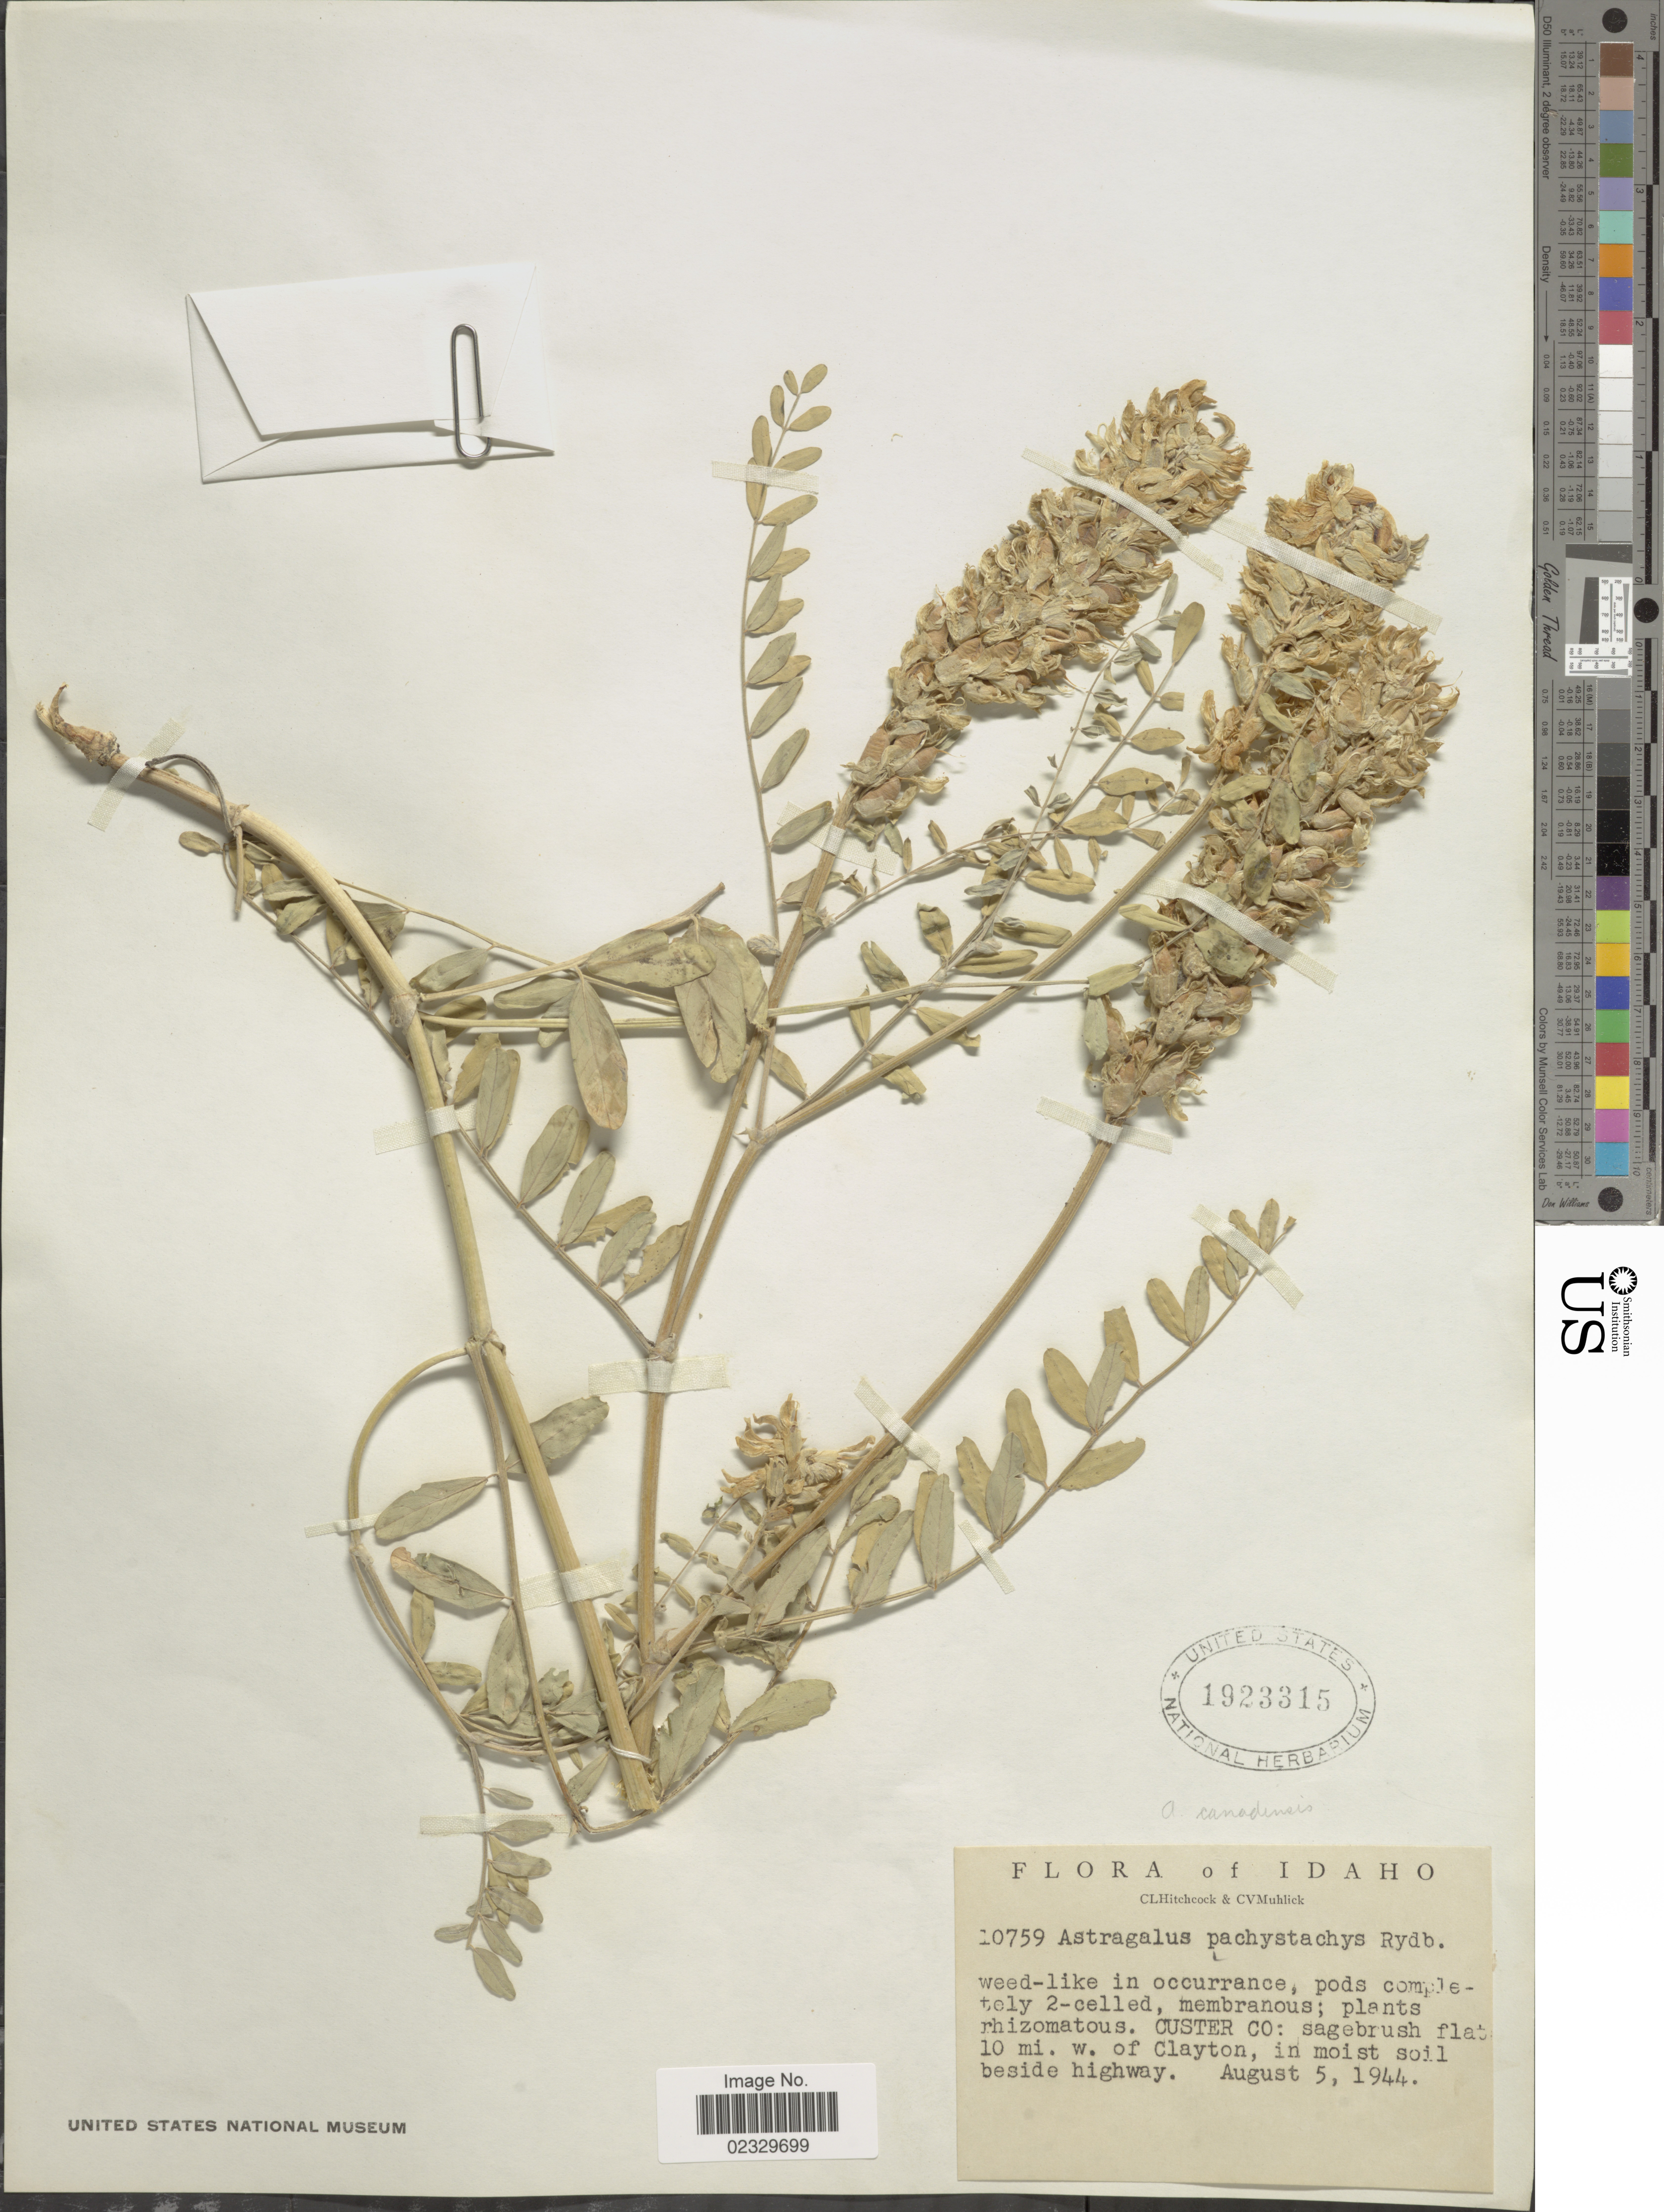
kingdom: Plantae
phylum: Tracheophyta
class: Magnoliopsida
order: Fabales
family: Fabaceae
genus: Astragalus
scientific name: Astragalus canadensis var. brevidens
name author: L.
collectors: C. L. Hitchcock & C. V. Muhlick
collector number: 10759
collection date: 1944-08-05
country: United States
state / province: Idaho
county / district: Custer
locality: sagebrush flat 10 mi. w. of Clayton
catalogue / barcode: US 1923315